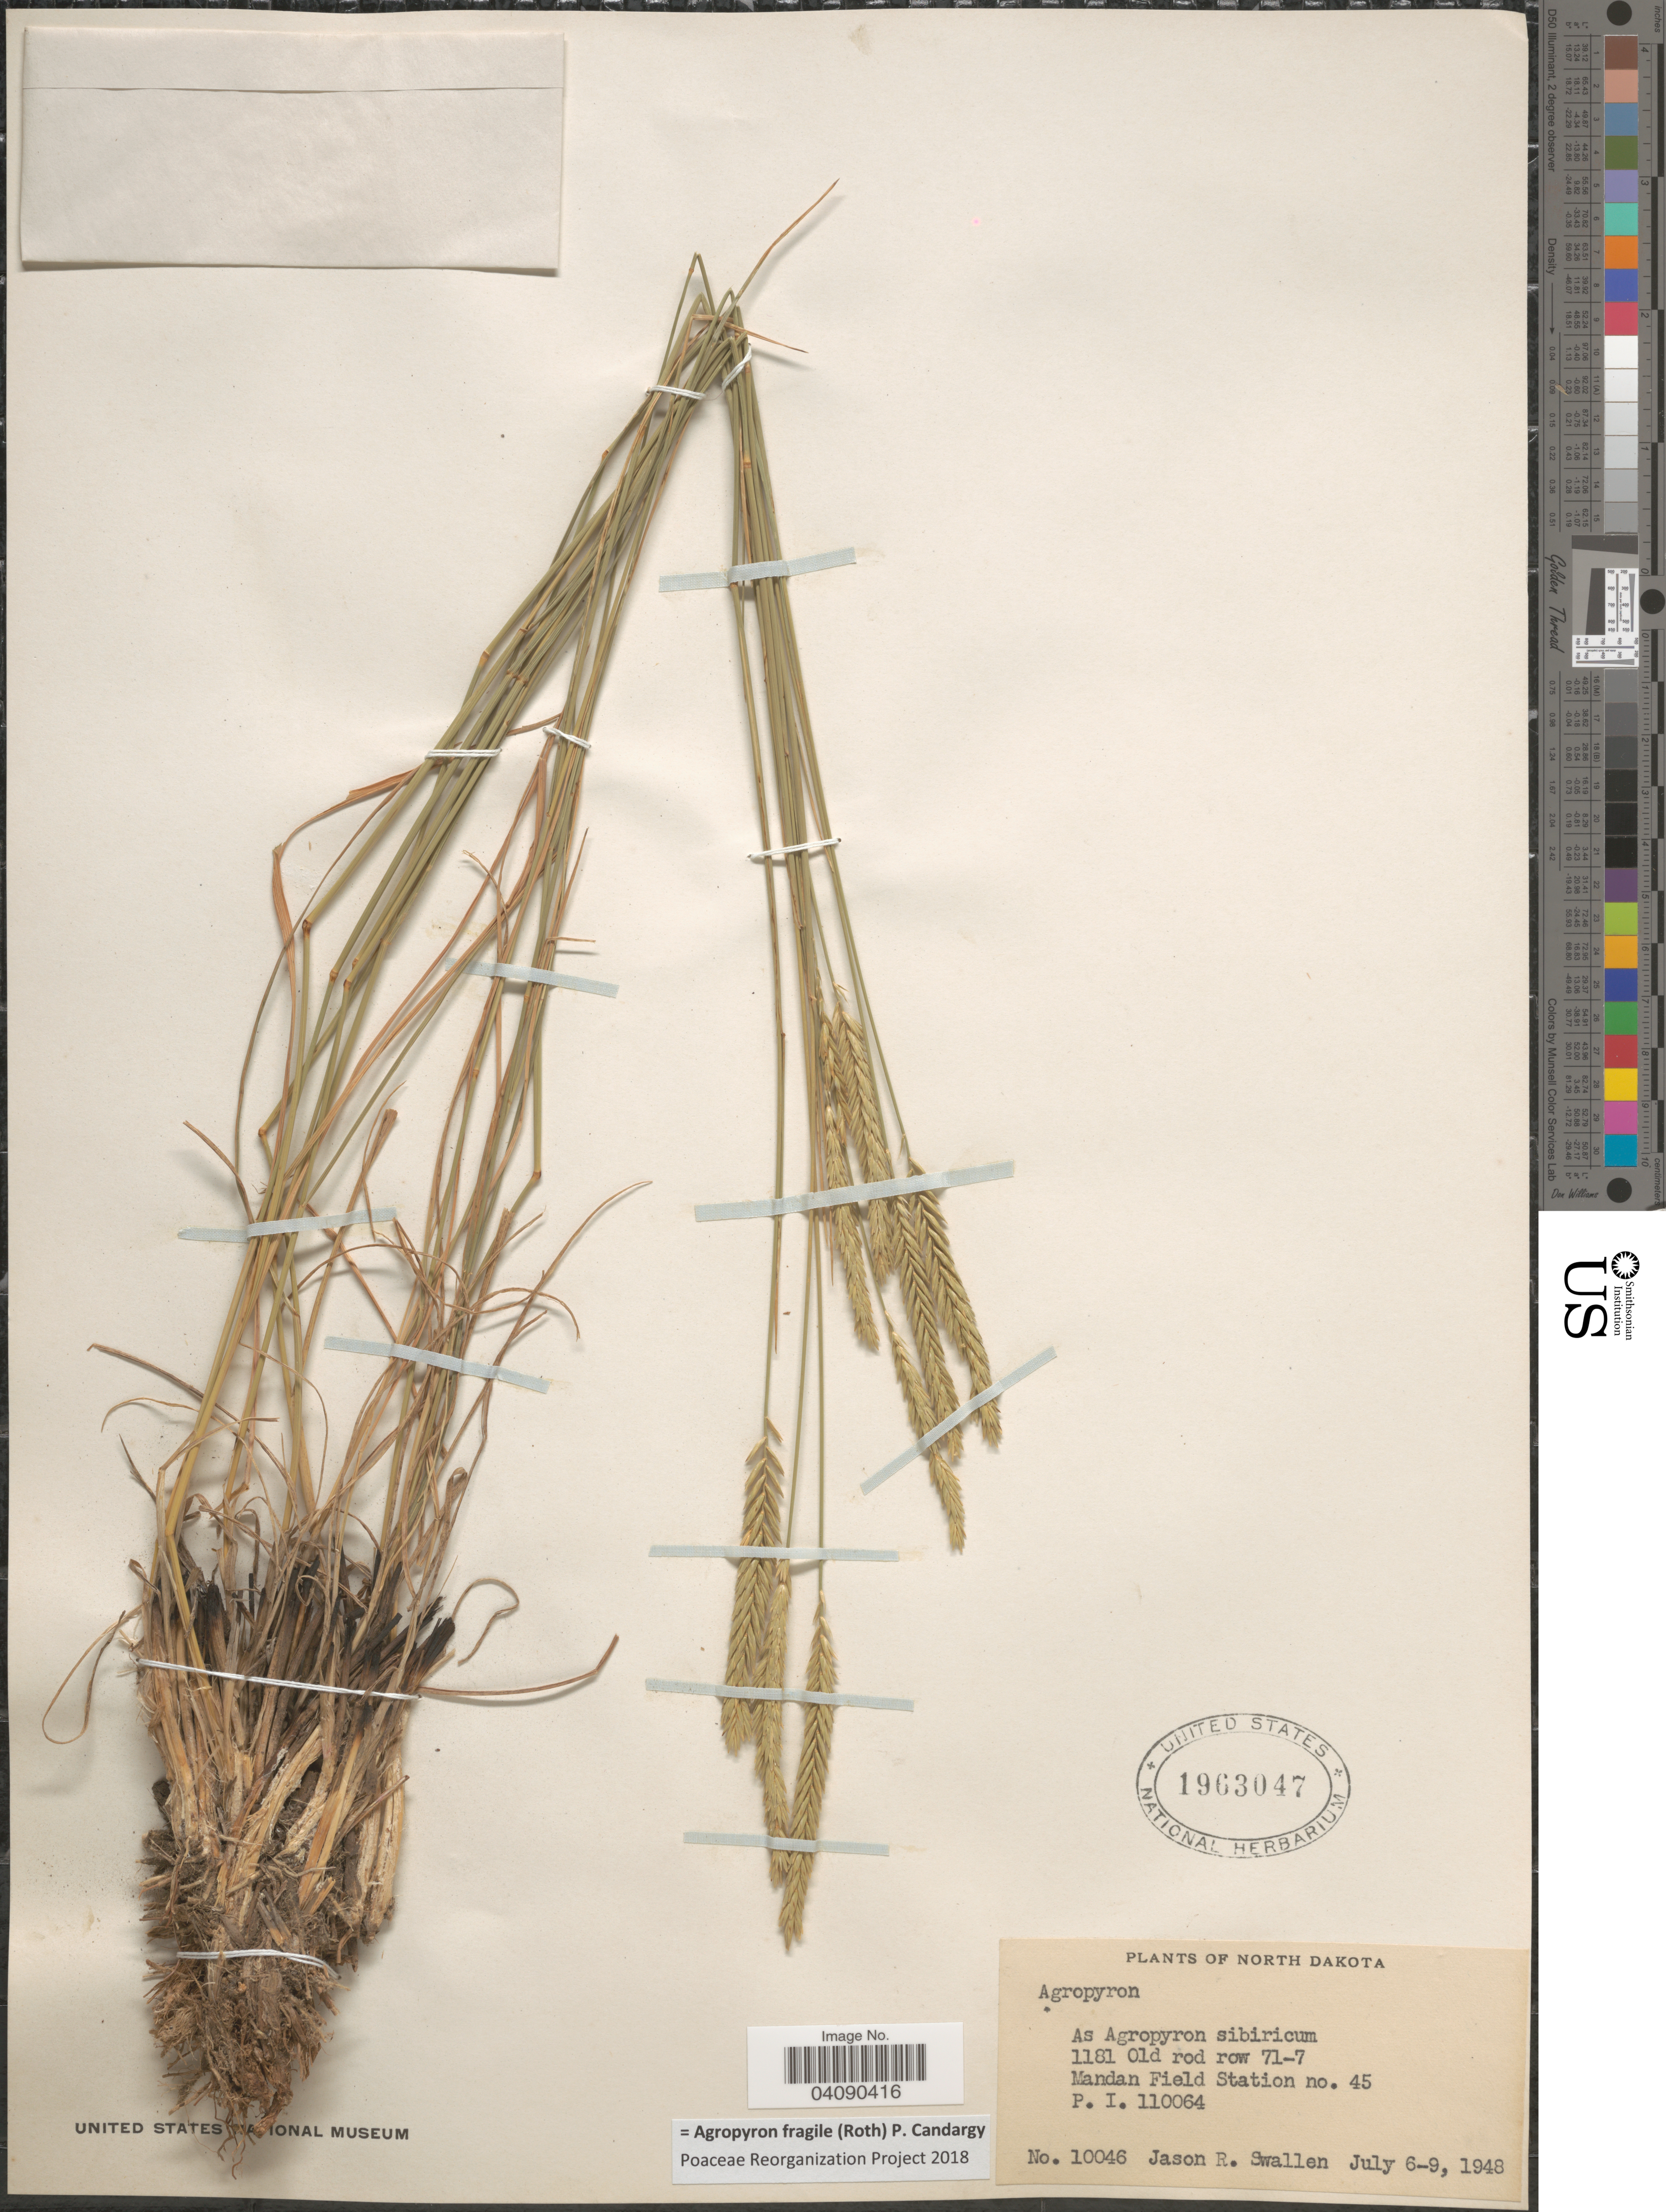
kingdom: Plantae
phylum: Tracheophyta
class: Liliopsida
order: Poales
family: Poaceae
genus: Agropyron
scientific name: Agropyron fragile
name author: (Roth) Candargy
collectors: J. R. Swallen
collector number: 10046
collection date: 1948-07-06/1948-07-09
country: United States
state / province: Washington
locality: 1181 Old rod row 71-7. Mandan Field Station no. 45.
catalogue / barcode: US 1963047